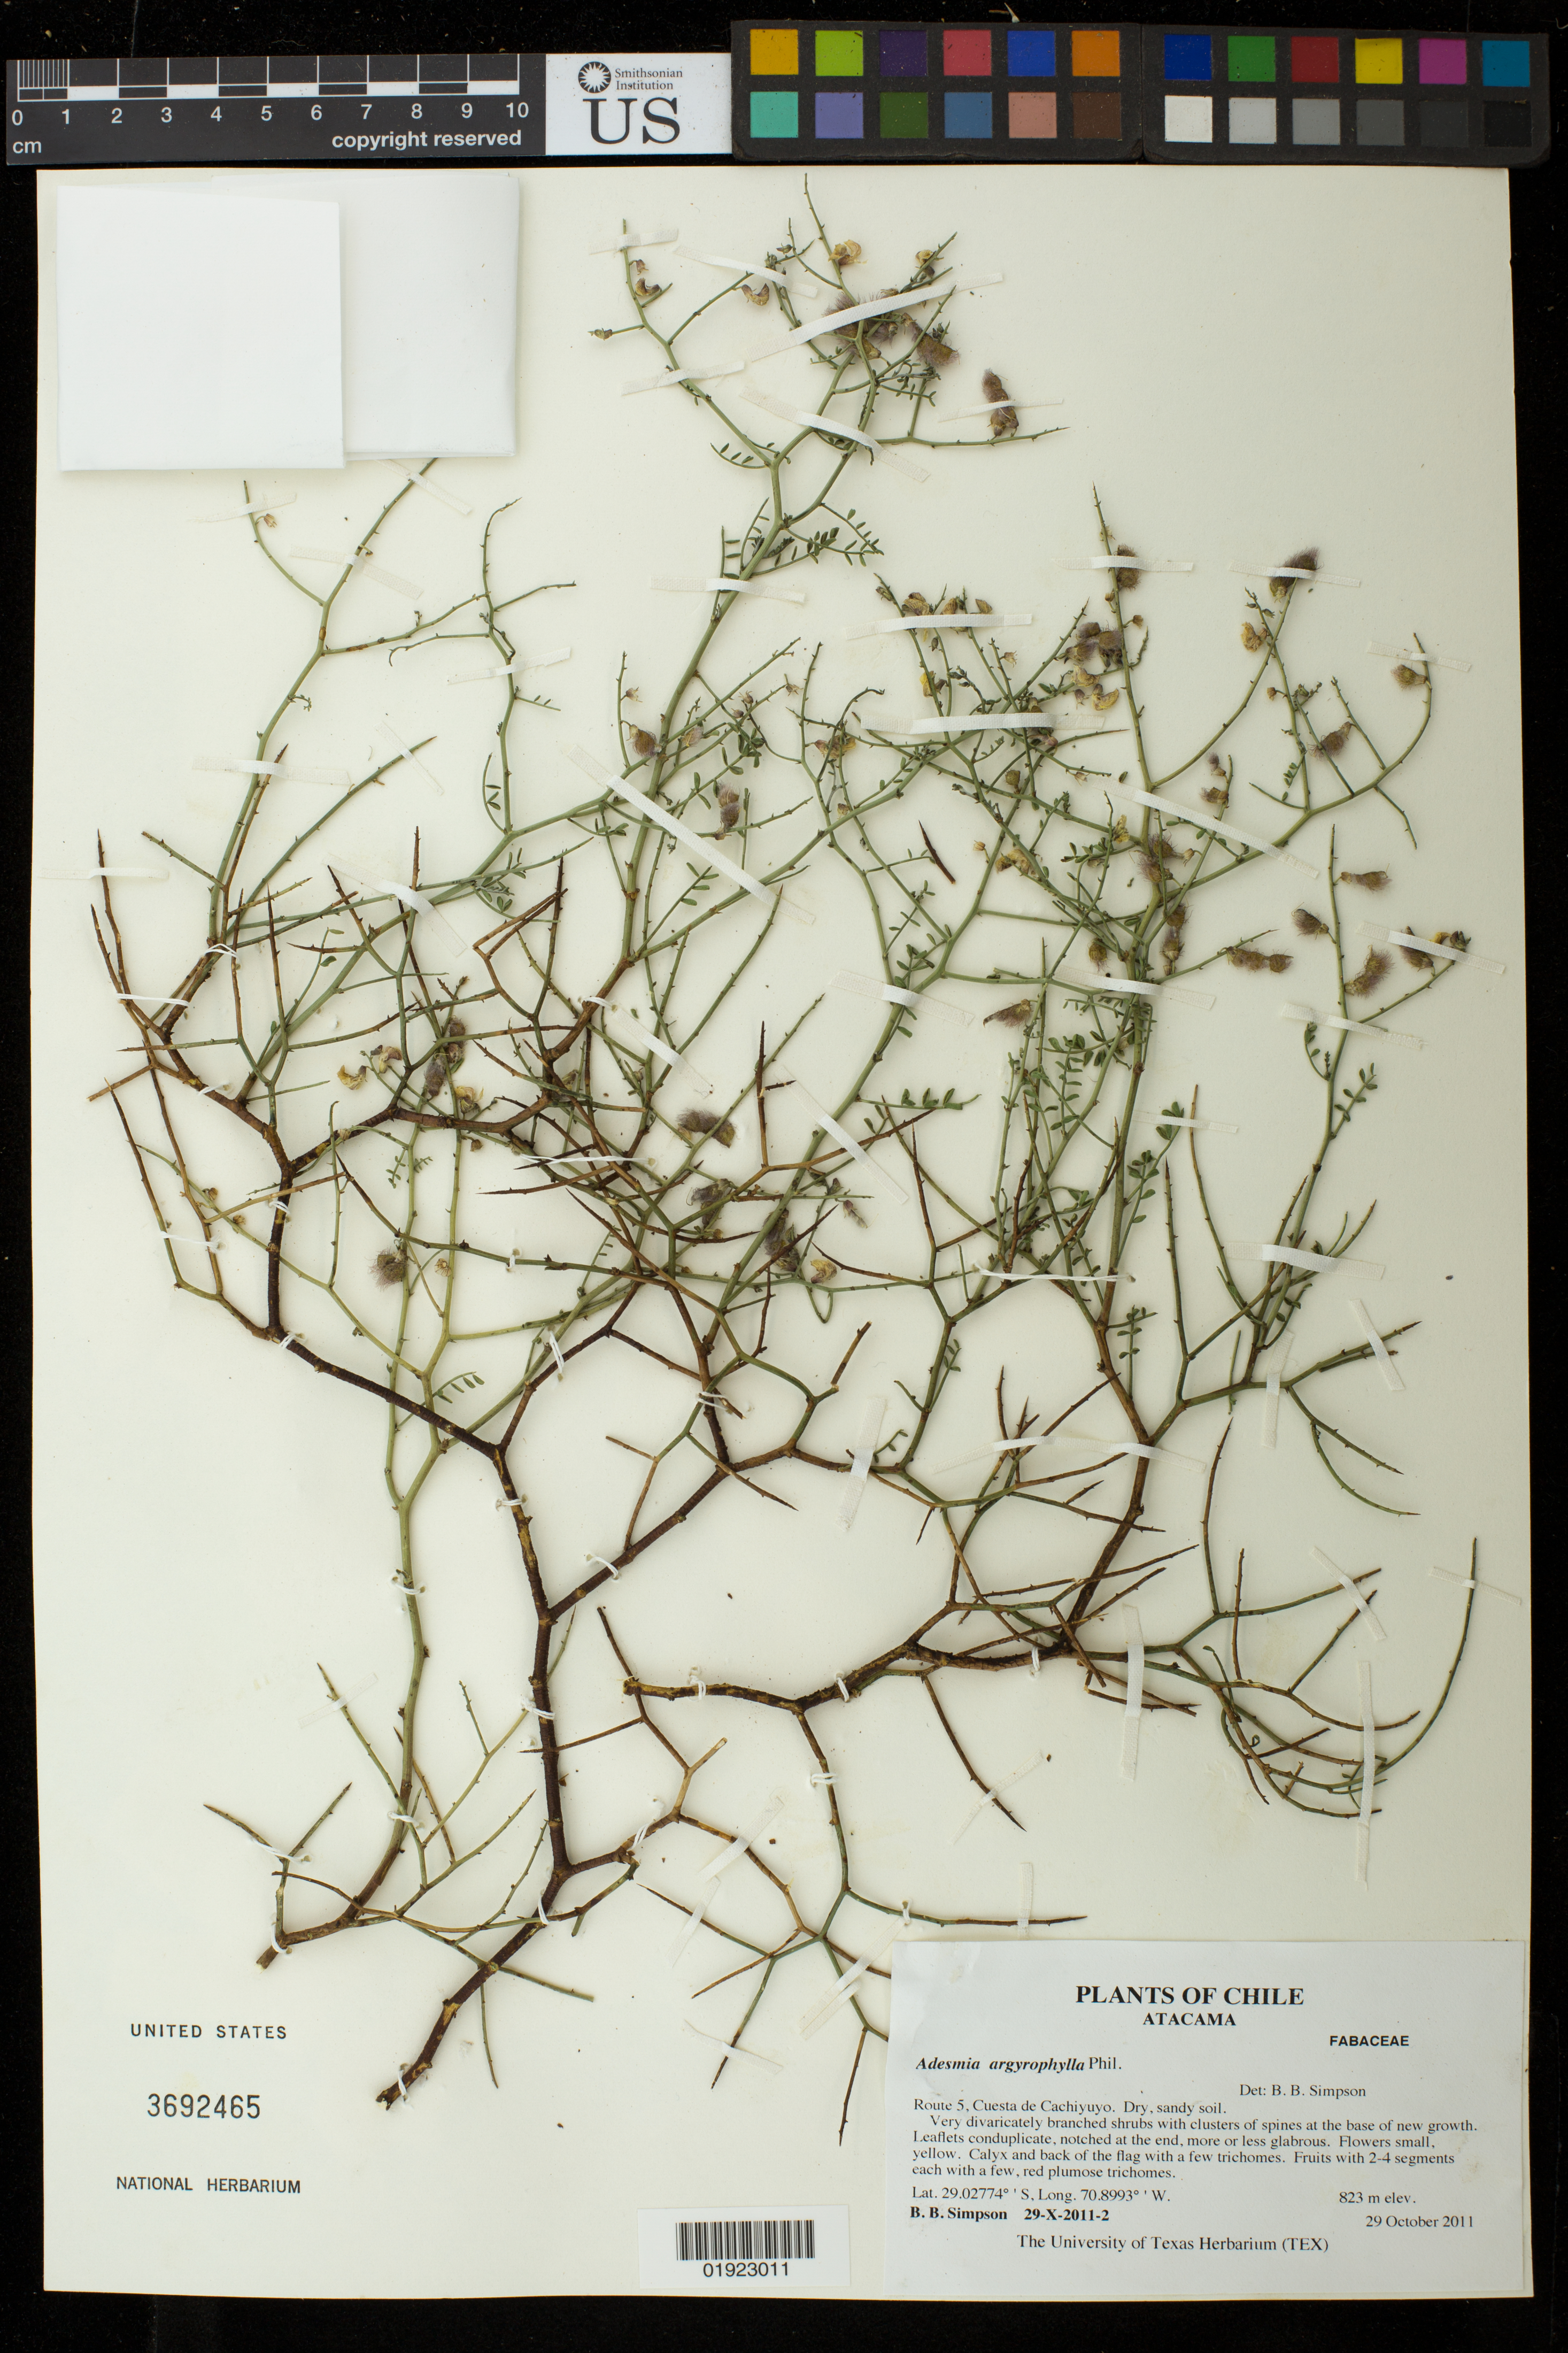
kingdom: Plantae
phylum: Tracheophyta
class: Magnoliopsida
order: Fabales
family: Fabaceae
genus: Adesmia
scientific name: Adesmia argyrophylla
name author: Phil.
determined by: Simpson, B. B.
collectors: B. Simpson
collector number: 29-X-2011-2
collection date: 2011-10-29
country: Chile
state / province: Atacama (III)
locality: Route 5, Cuesta de Cachiyuyo.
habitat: Dry, sandy soil.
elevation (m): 823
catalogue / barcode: US 3692465